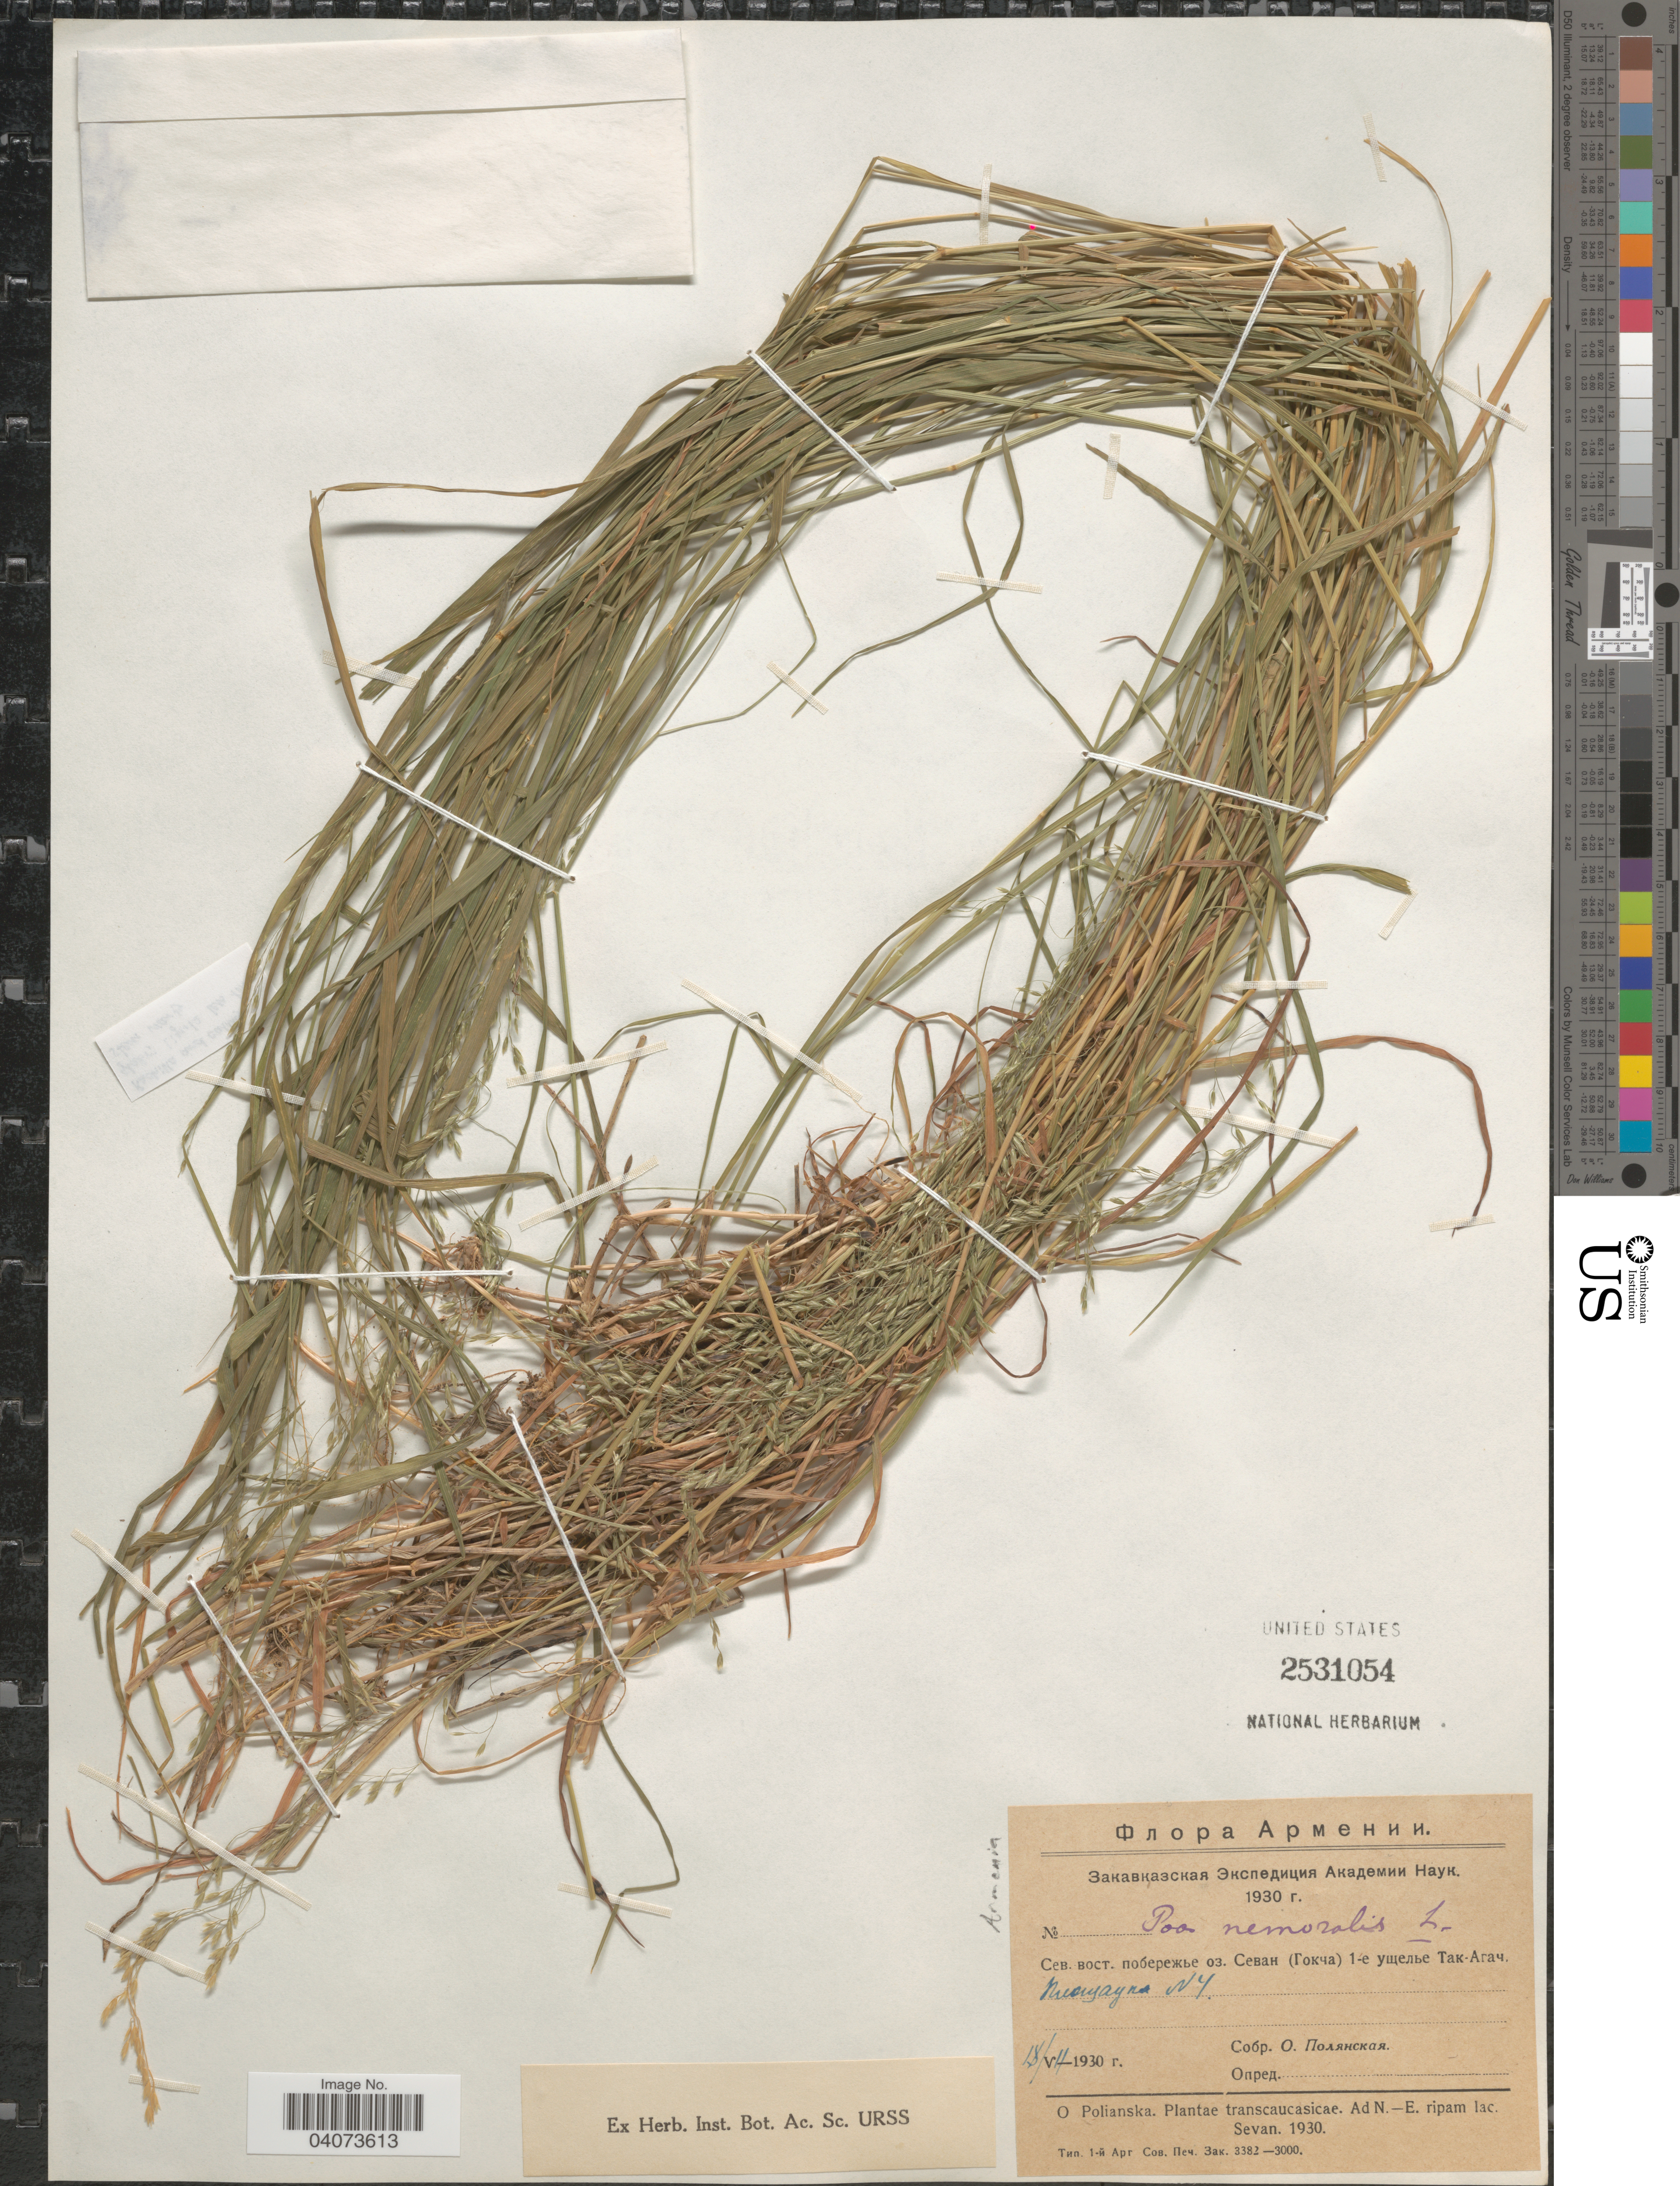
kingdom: Plantae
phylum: Tracheophyta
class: Liliopsida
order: Poales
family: Poaceae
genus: Poa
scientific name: Poa nemoralis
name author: L.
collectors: O. Polianska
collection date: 1930-07-18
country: Armenia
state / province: Geghark'unik'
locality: Transcaucasicae. NE shore of Lake Sevan, gorge Tak-Agach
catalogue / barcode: US 2531054